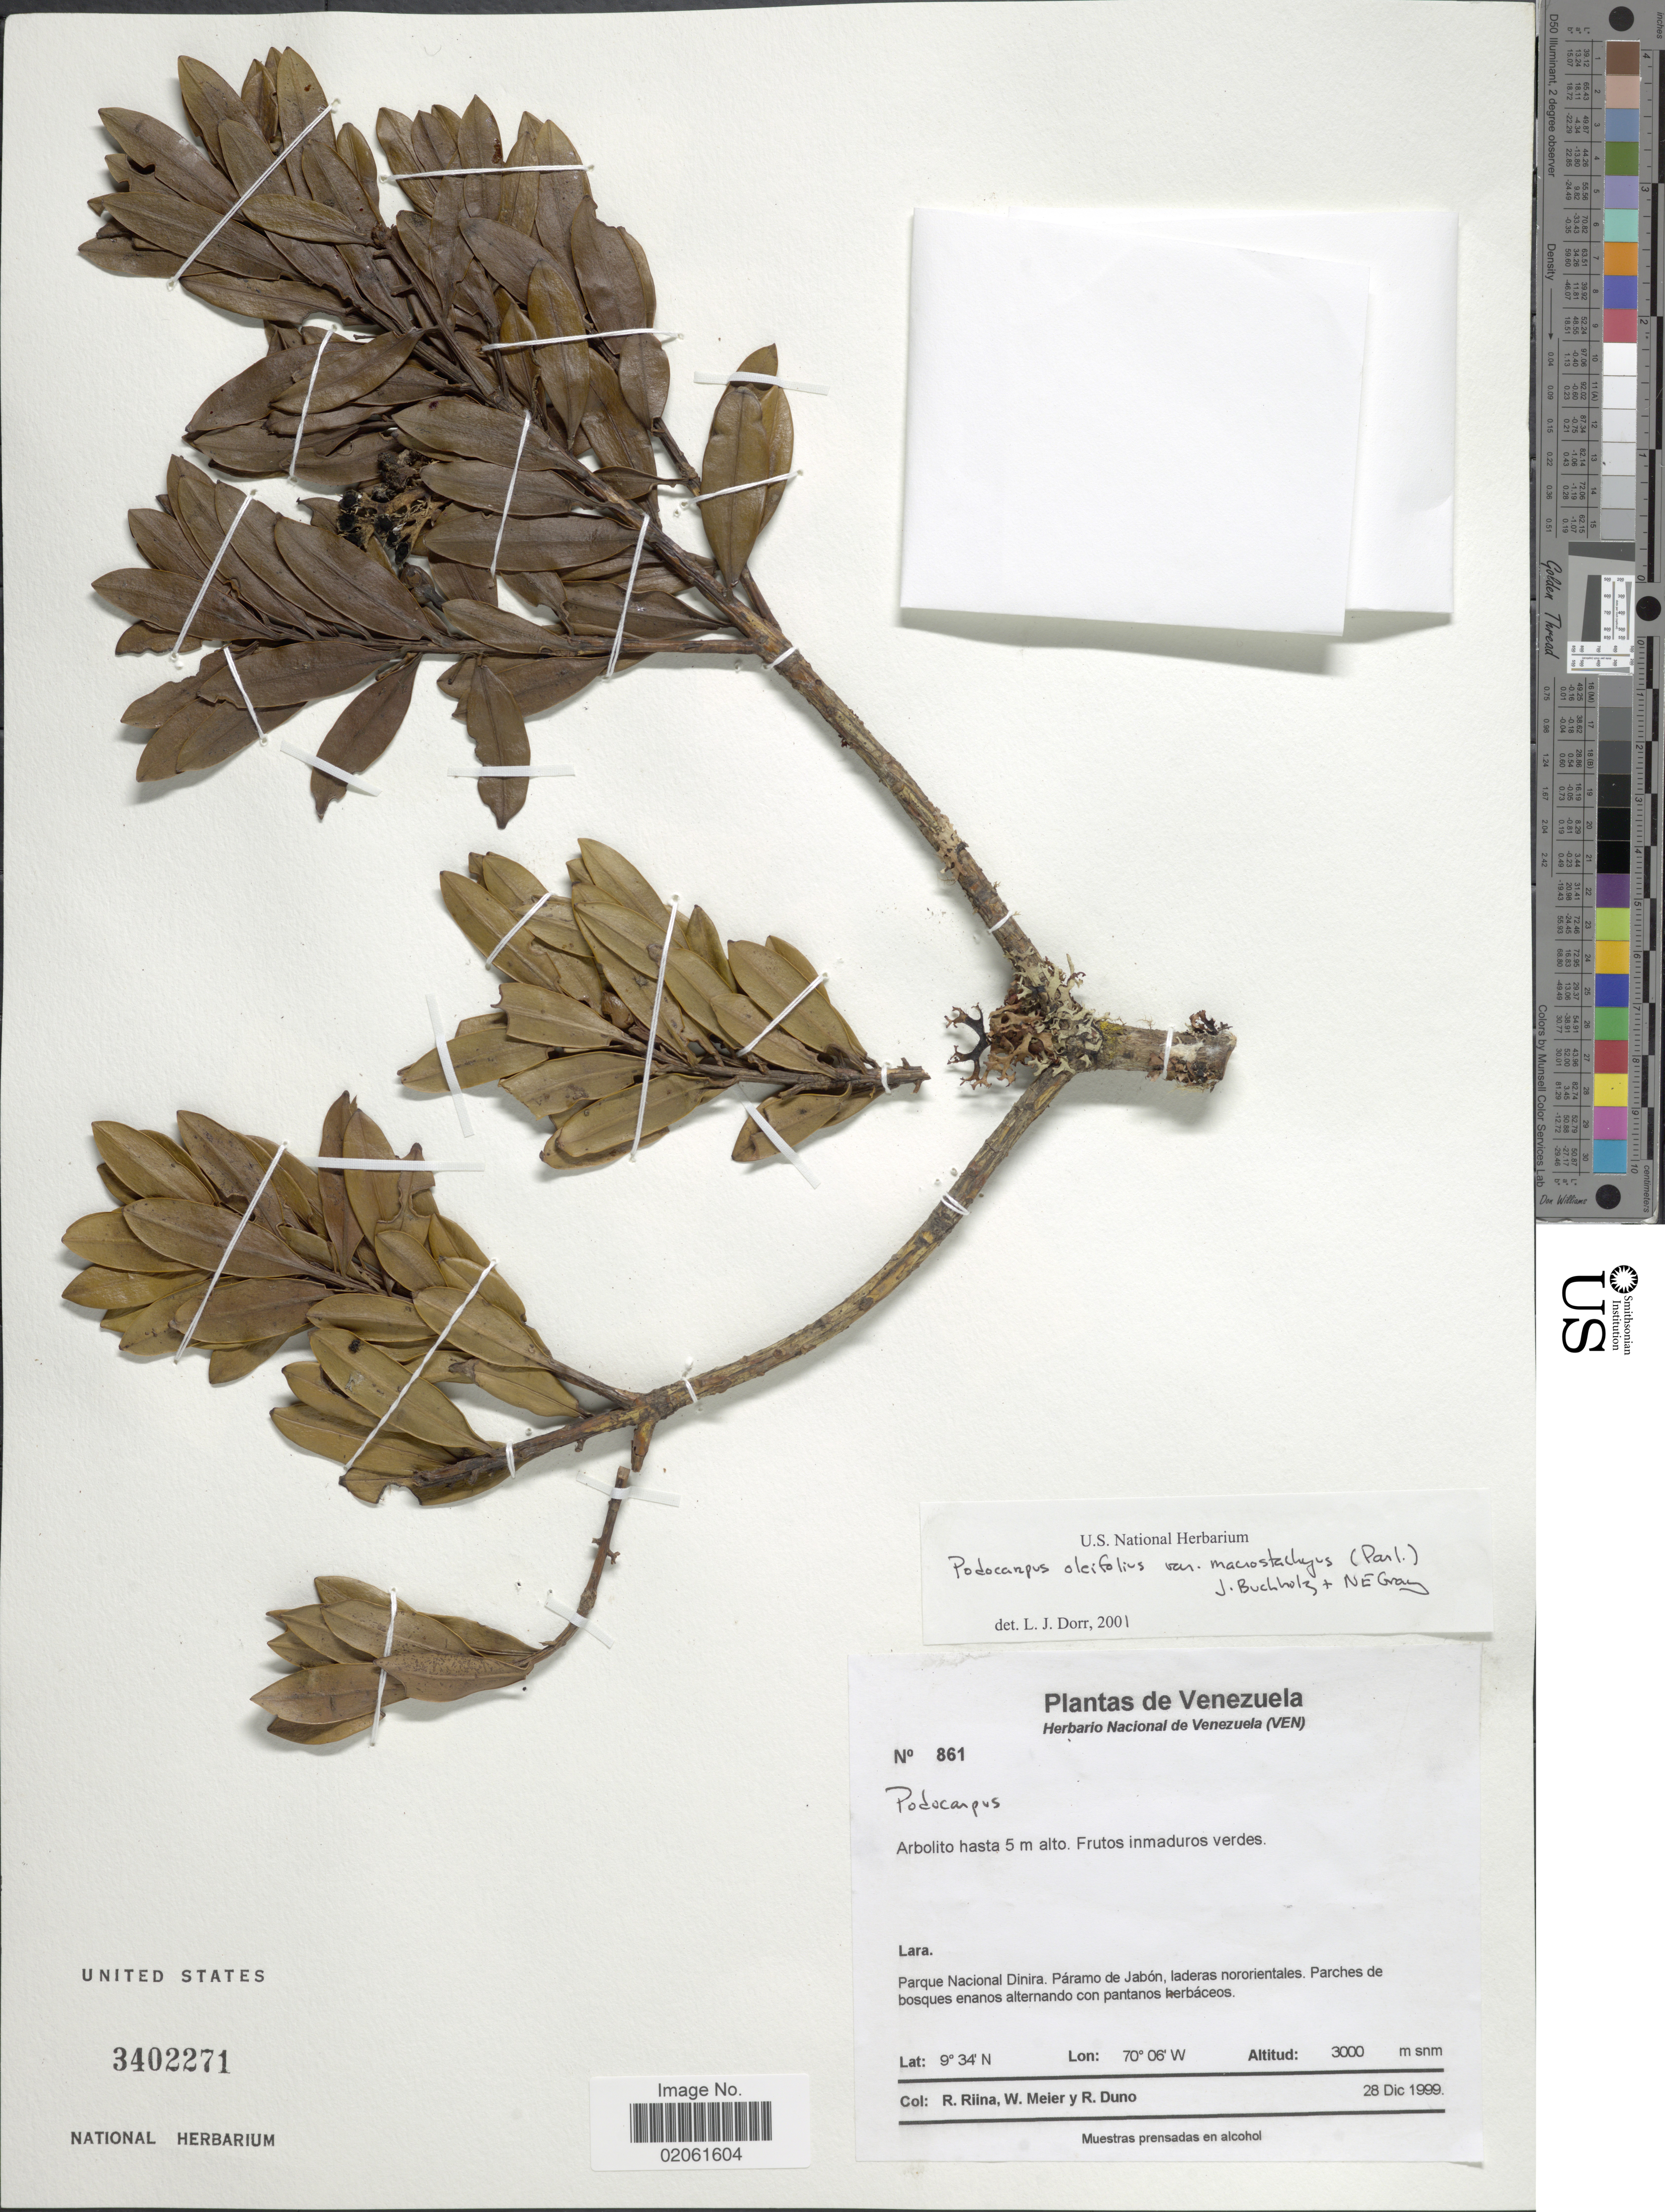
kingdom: Plantae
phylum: Tracheophyta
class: Pinopsida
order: Pinales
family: Podocarpaceae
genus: Podocarpus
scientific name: Podocarpus oleifolius var. macrostachys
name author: (Parl.) J. Buchholz & N.E. Gray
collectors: R. Riina, W. Meier & R. Duno de Stefano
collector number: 861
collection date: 1999-12-28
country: Venezuela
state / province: Lara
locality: Lara. Parque Nacional Dinira. Paramo de Jabon, laderas nororientales.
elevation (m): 3000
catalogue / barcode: US 3402271